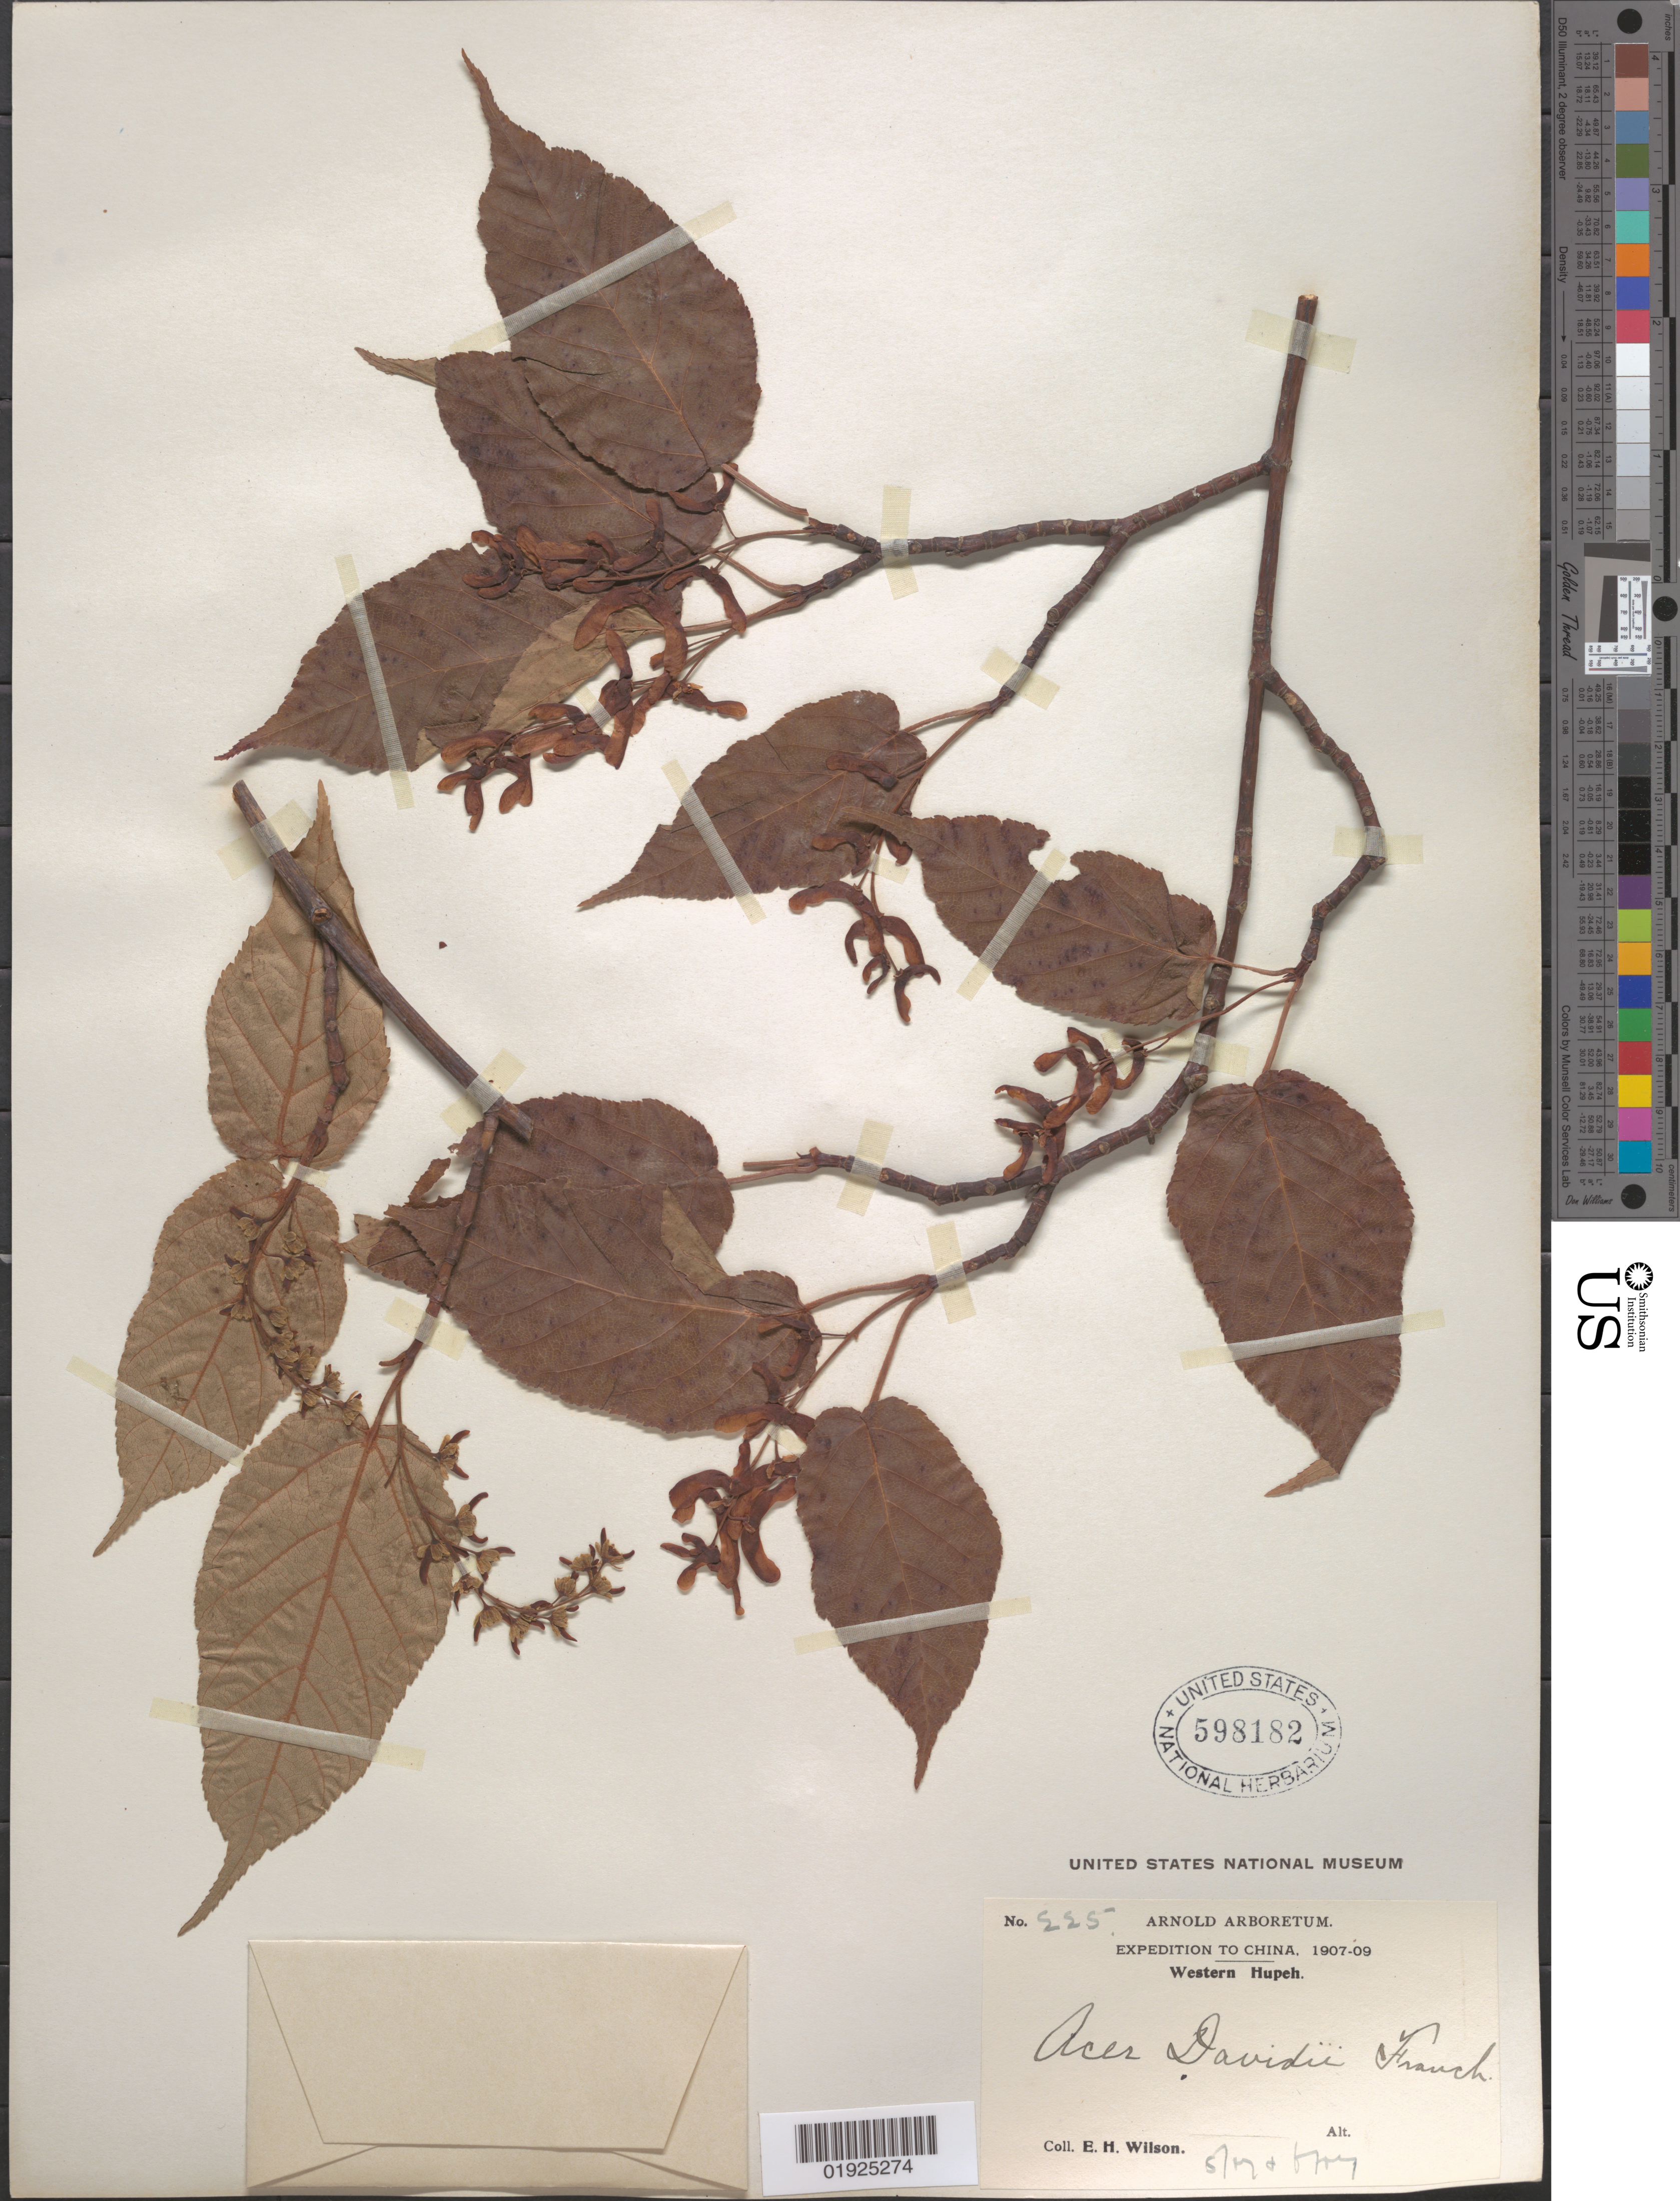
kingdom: Plantae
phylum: Tracheophyta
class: Magnoliopsida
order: Sapindales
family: Sapindaceae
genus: Acer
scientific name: Acer sikkimense subsp. davidii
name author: (Franch.) Wesm.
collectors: E. H. Wilson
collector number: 225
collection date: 1907-05,1907-06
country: China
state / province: Hubei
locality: Western Hupeh [Hubei]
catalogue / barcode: US 598182